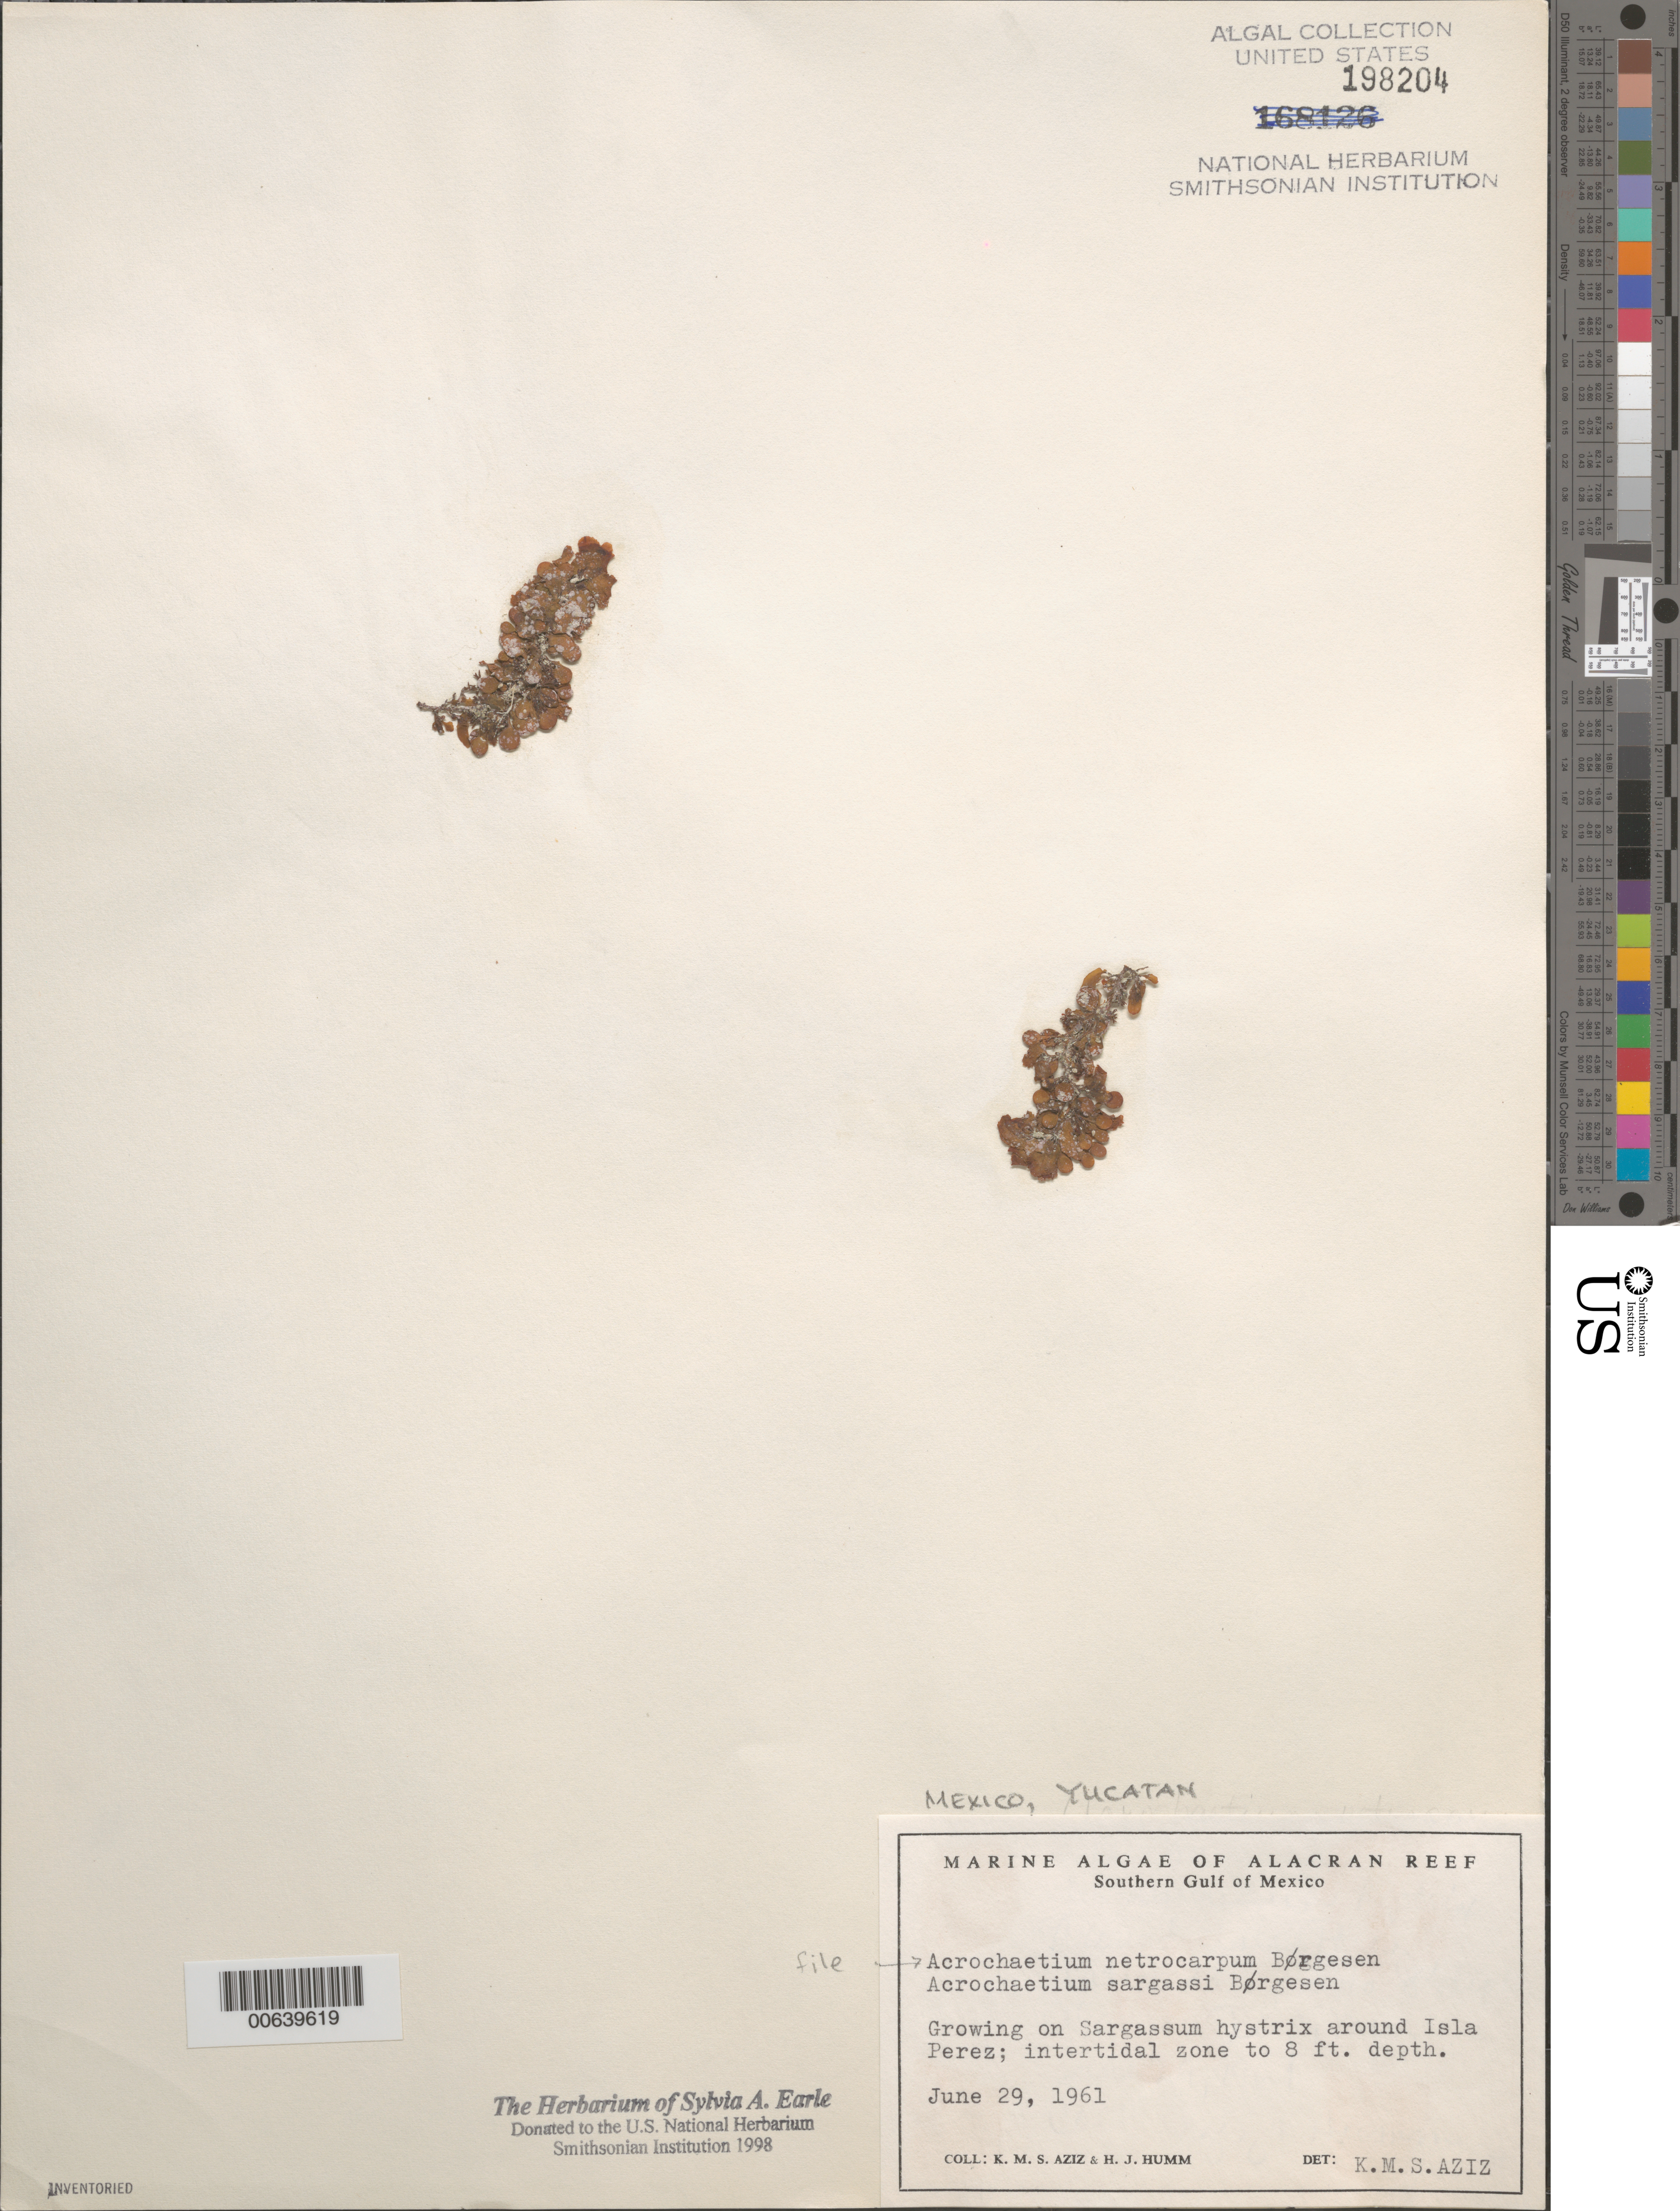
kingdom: Plantae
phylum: Rhodophyta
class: Florideophyceae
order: Acrochaetiales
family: Acrochaetiaceae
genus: Acrochaetium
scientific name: Acrochaetium netrocarpum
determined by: Aziz, K. M. S.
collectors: K. M. Aziz & H. J. Humm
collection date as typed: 29 Jun 1961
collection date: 1961-06-29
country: Mexico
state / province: Yucatan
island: Isla Perez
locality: Alacran Reef, off Isla Perez, southern Gulf of Mexico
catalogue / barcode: US 198204